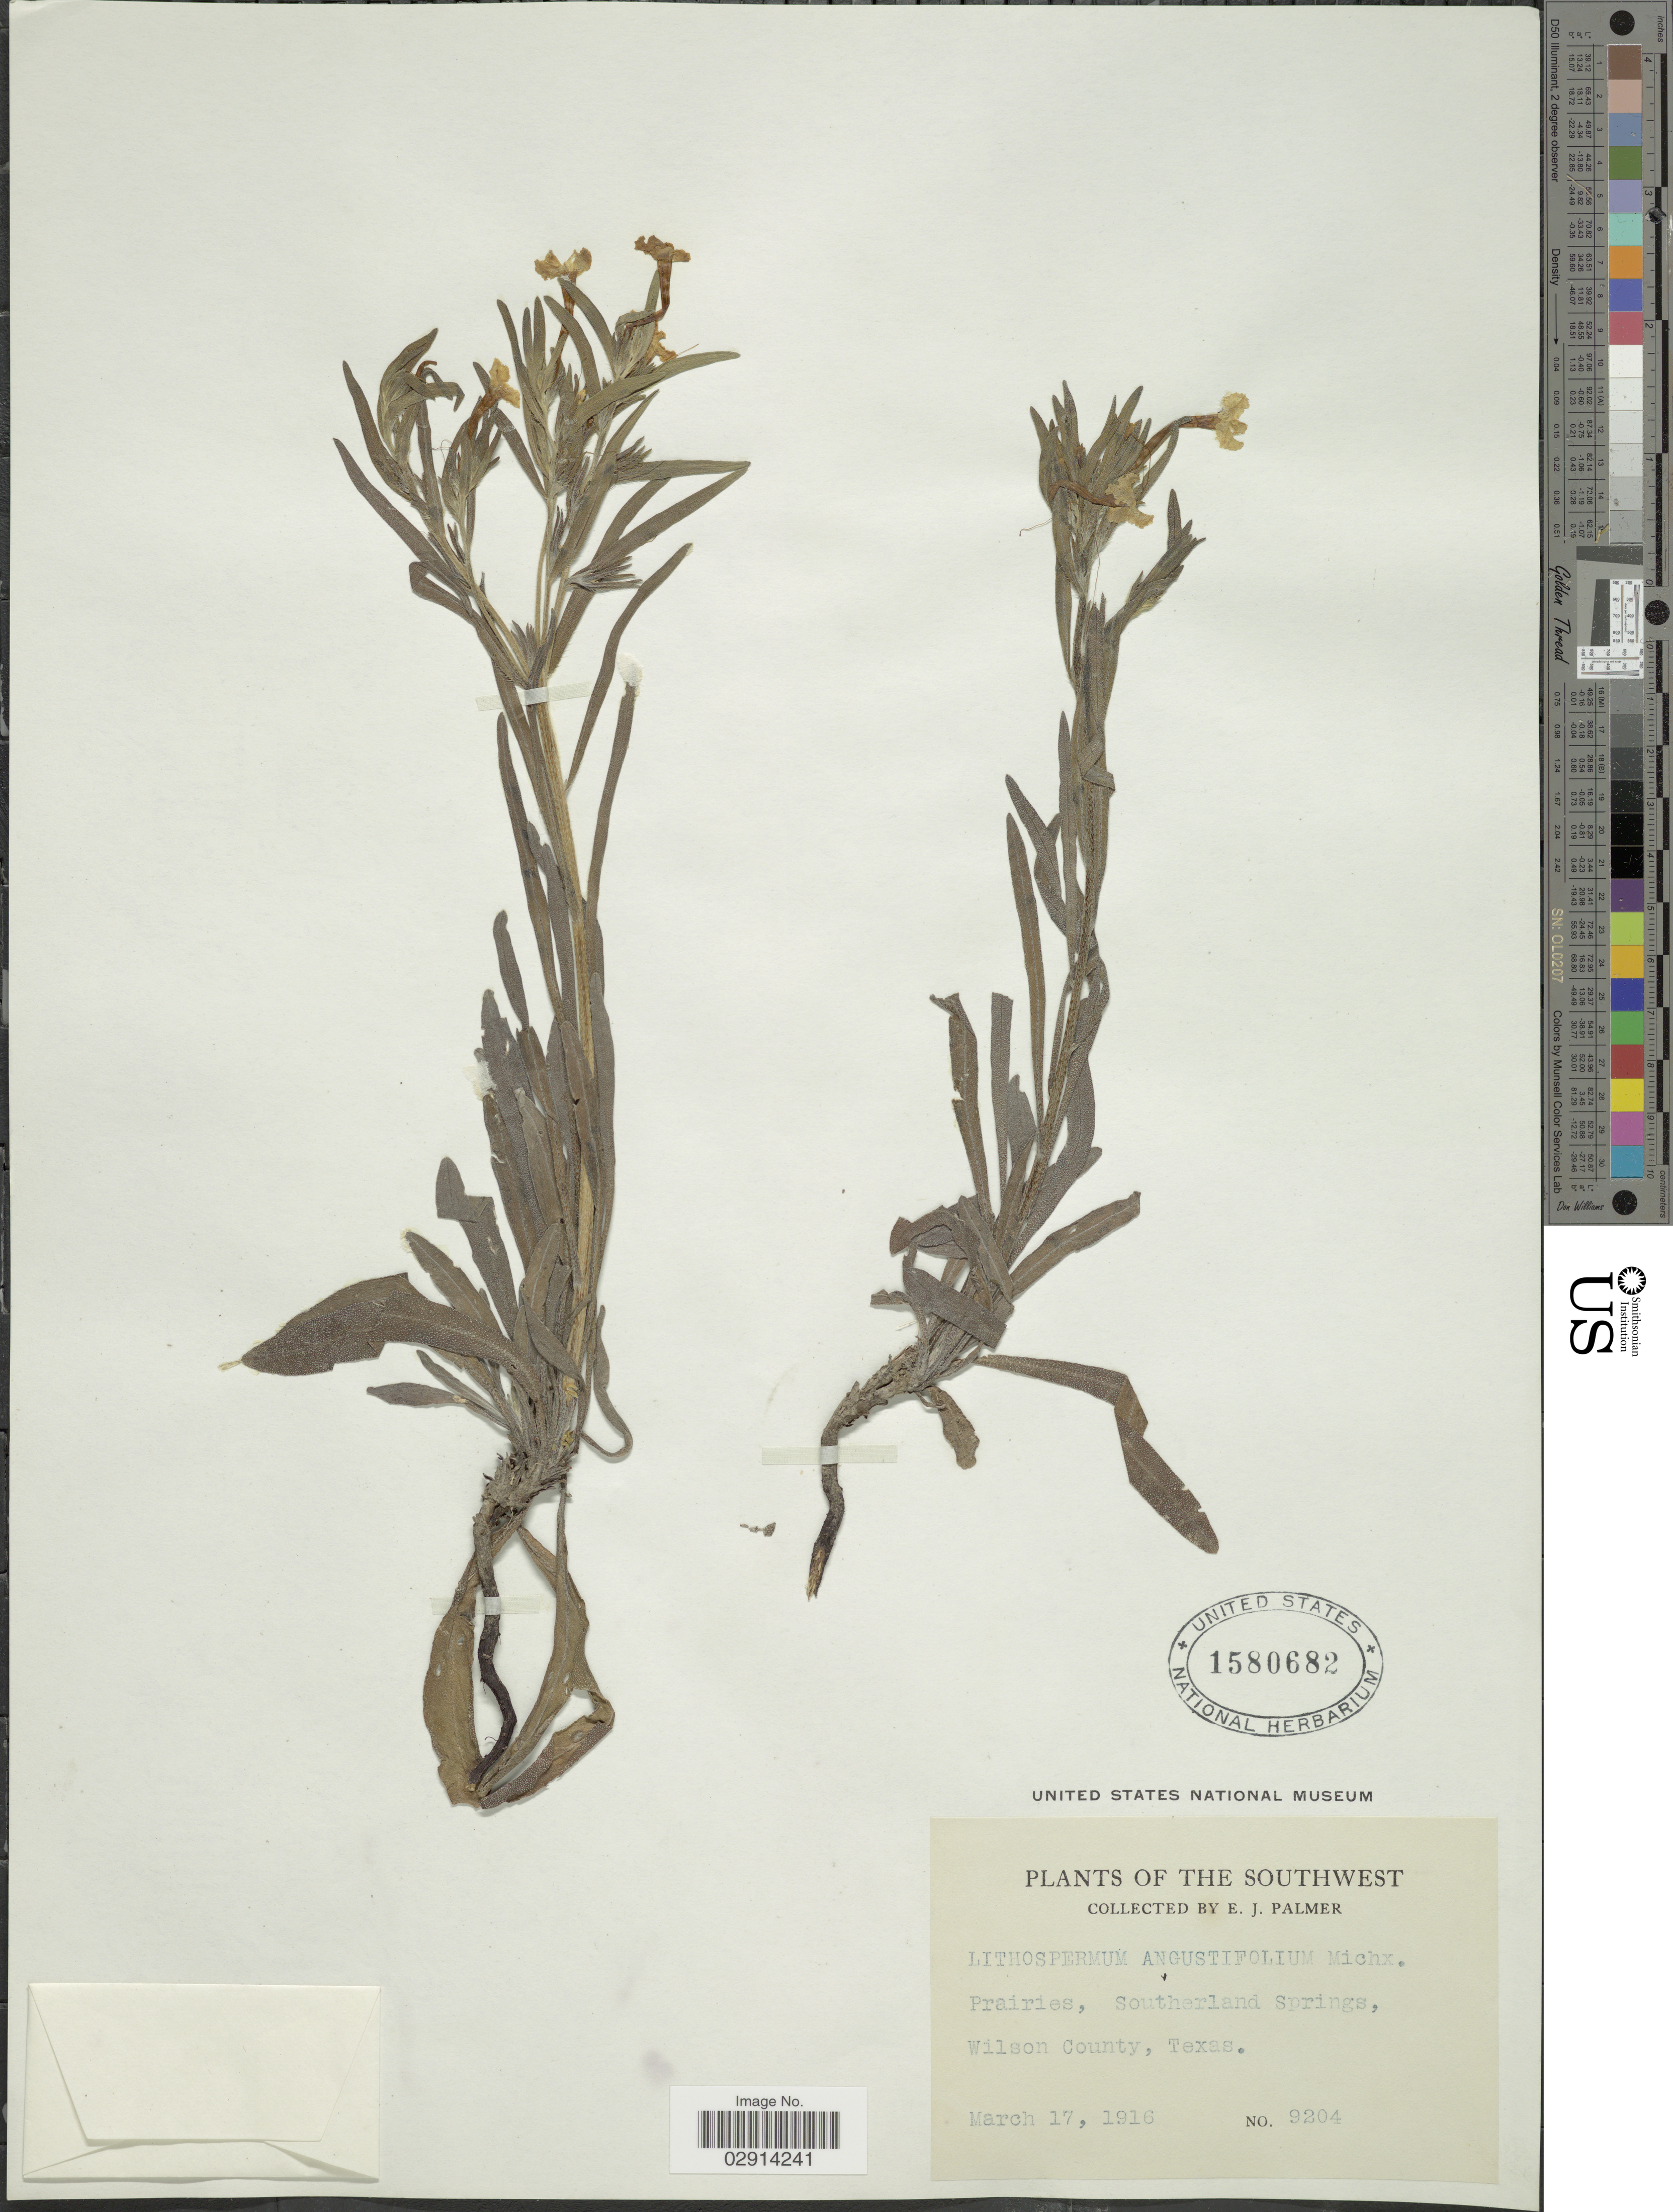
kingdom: Plantae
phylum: Tracheophyta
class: Magnoliopsida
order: Boraginales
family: Boraginaceae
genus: Lithospermum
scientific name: Lithospermum incisum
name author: Lehm.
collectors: E. J. Palmer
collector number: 9204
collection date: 1916-03-17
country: United States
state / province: Texas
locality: Southwest. Prairies, Southerland Springs, Wilson County.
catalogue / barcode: US 1580682